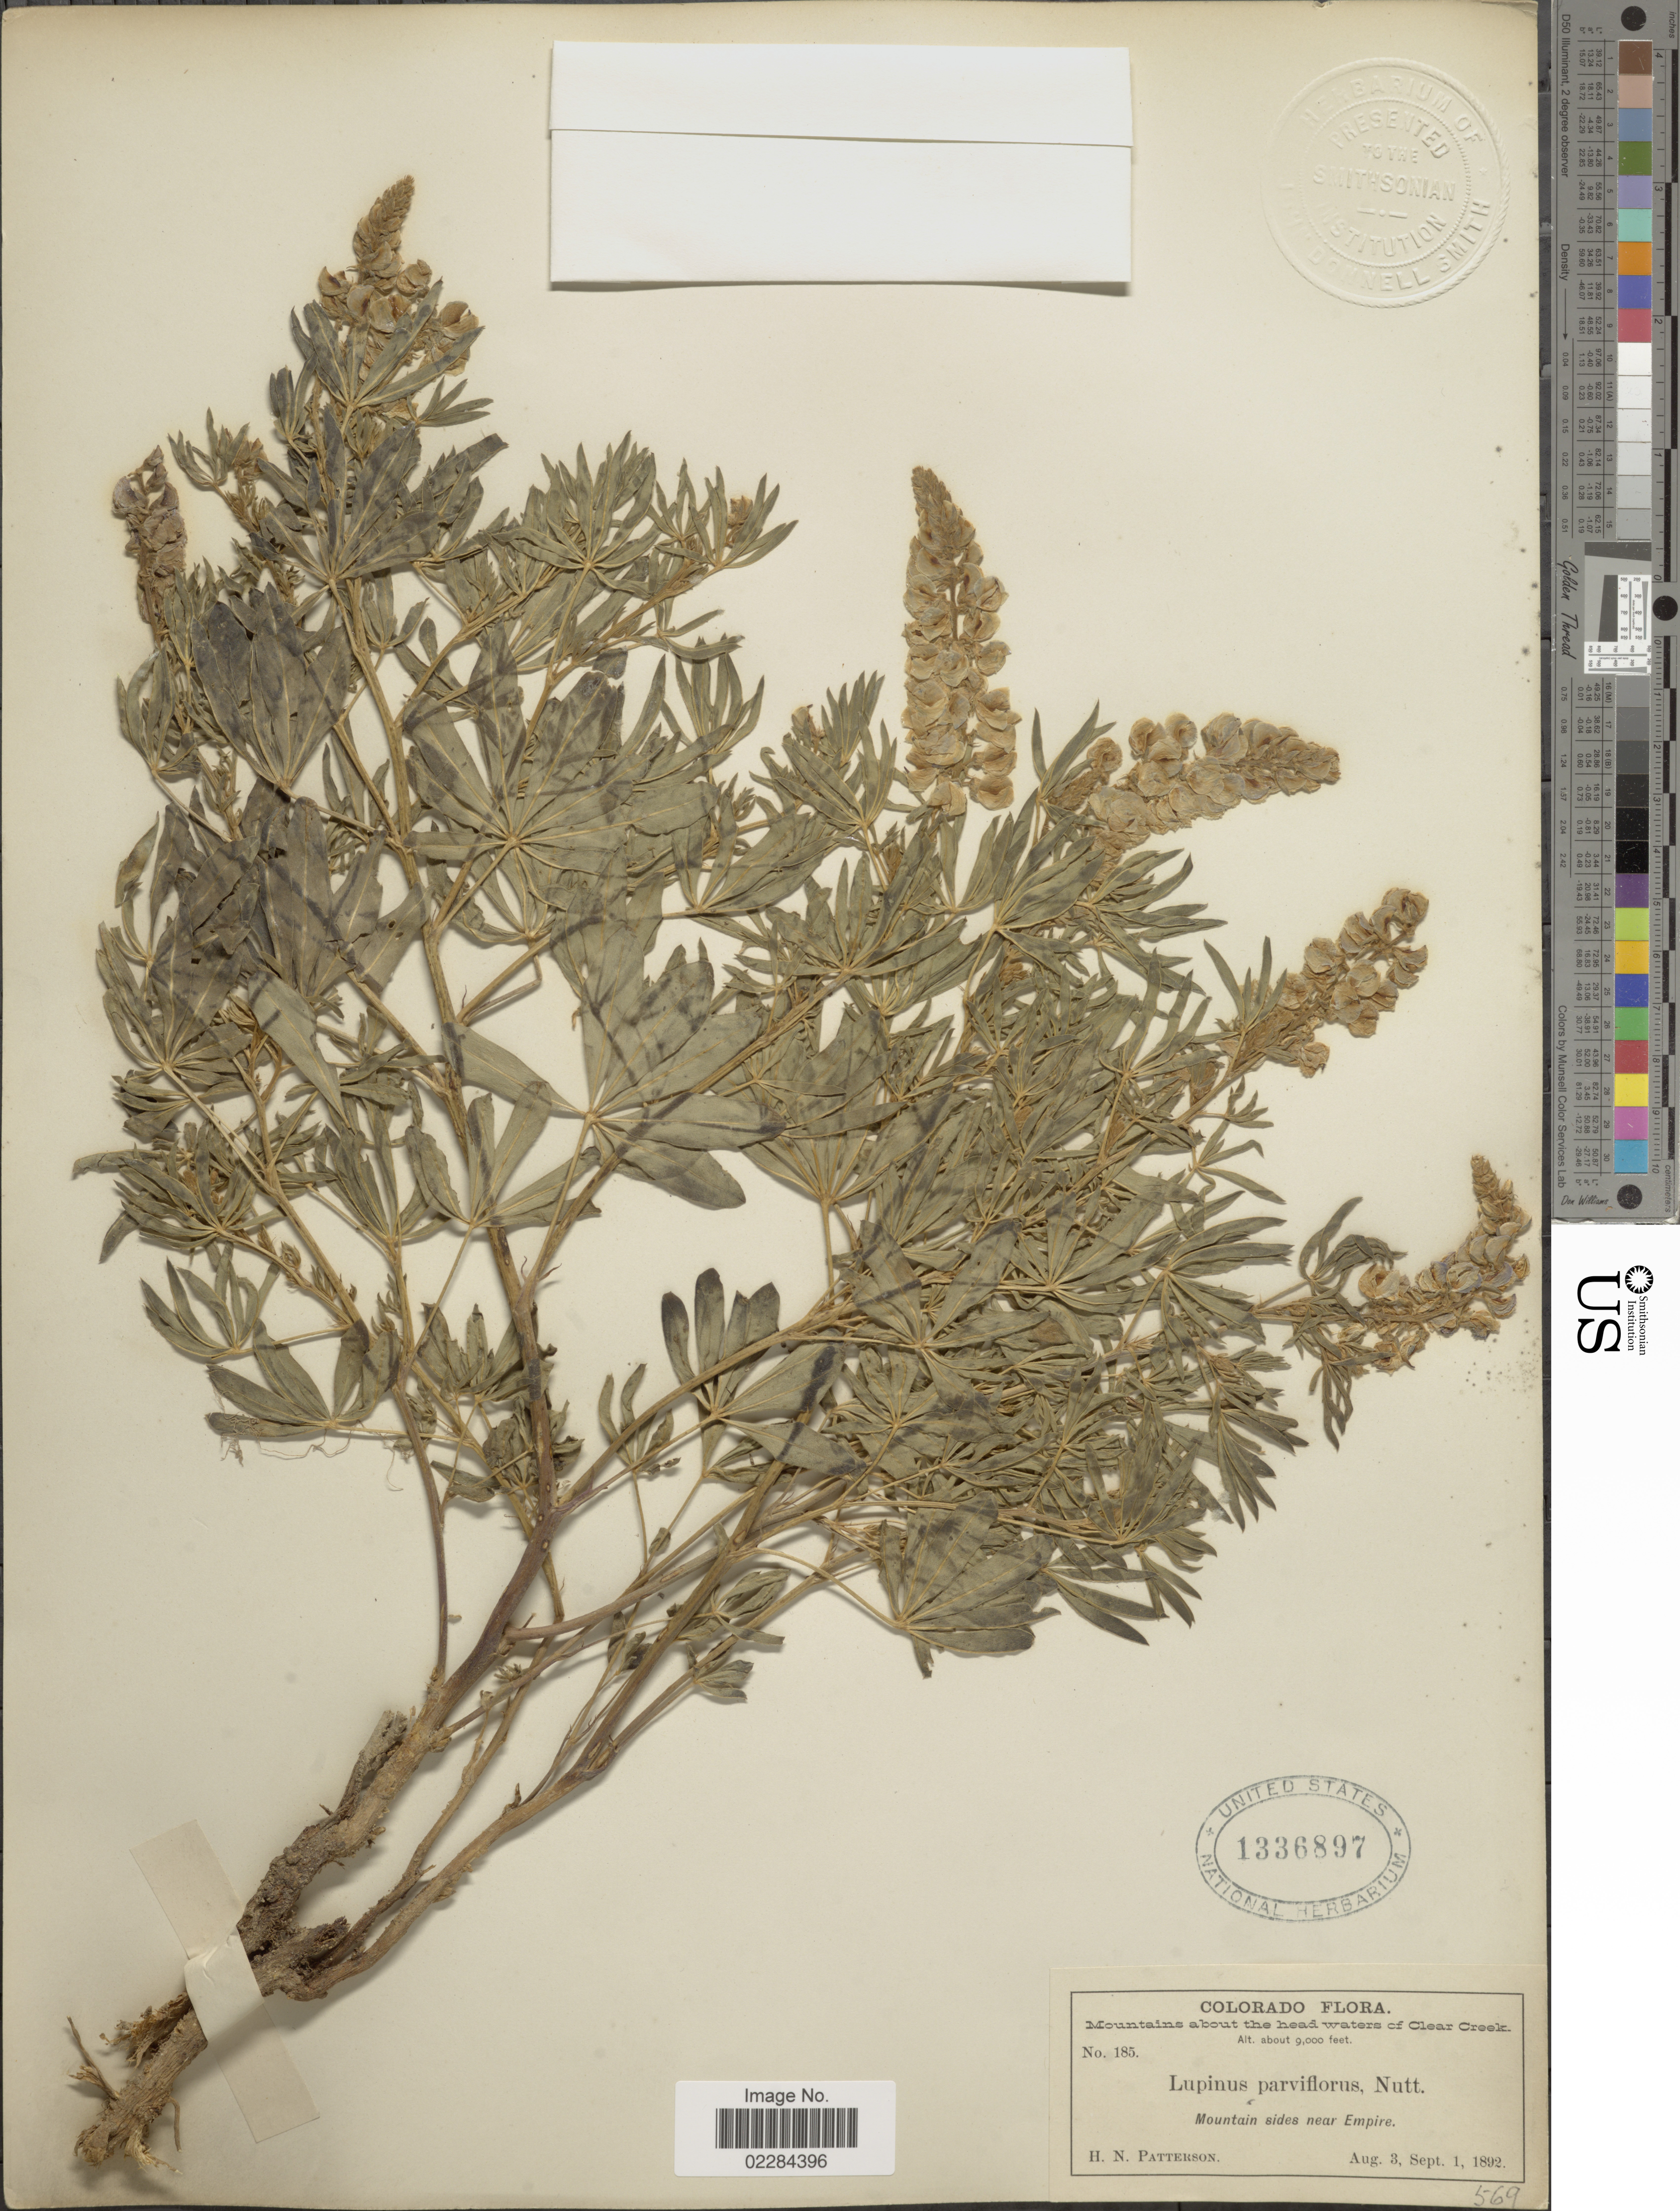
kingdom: Plantae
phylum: Tracheophyta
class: Magnoliopsida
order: Fabales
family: Fabaceae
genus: Lupinus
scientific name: Lupinus argenteus var. parviflorus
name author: (Nutt. ex Hook. & Arn.) C.L. Hitchc.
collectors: H. N. Patterson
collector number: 185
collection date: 1892-08-03/1892-09-01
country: United States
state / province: Colorado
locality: Mountains about the head waters of Clear Creek. Mountain sides near Empire.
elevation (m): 2743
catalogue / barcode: US 1336897